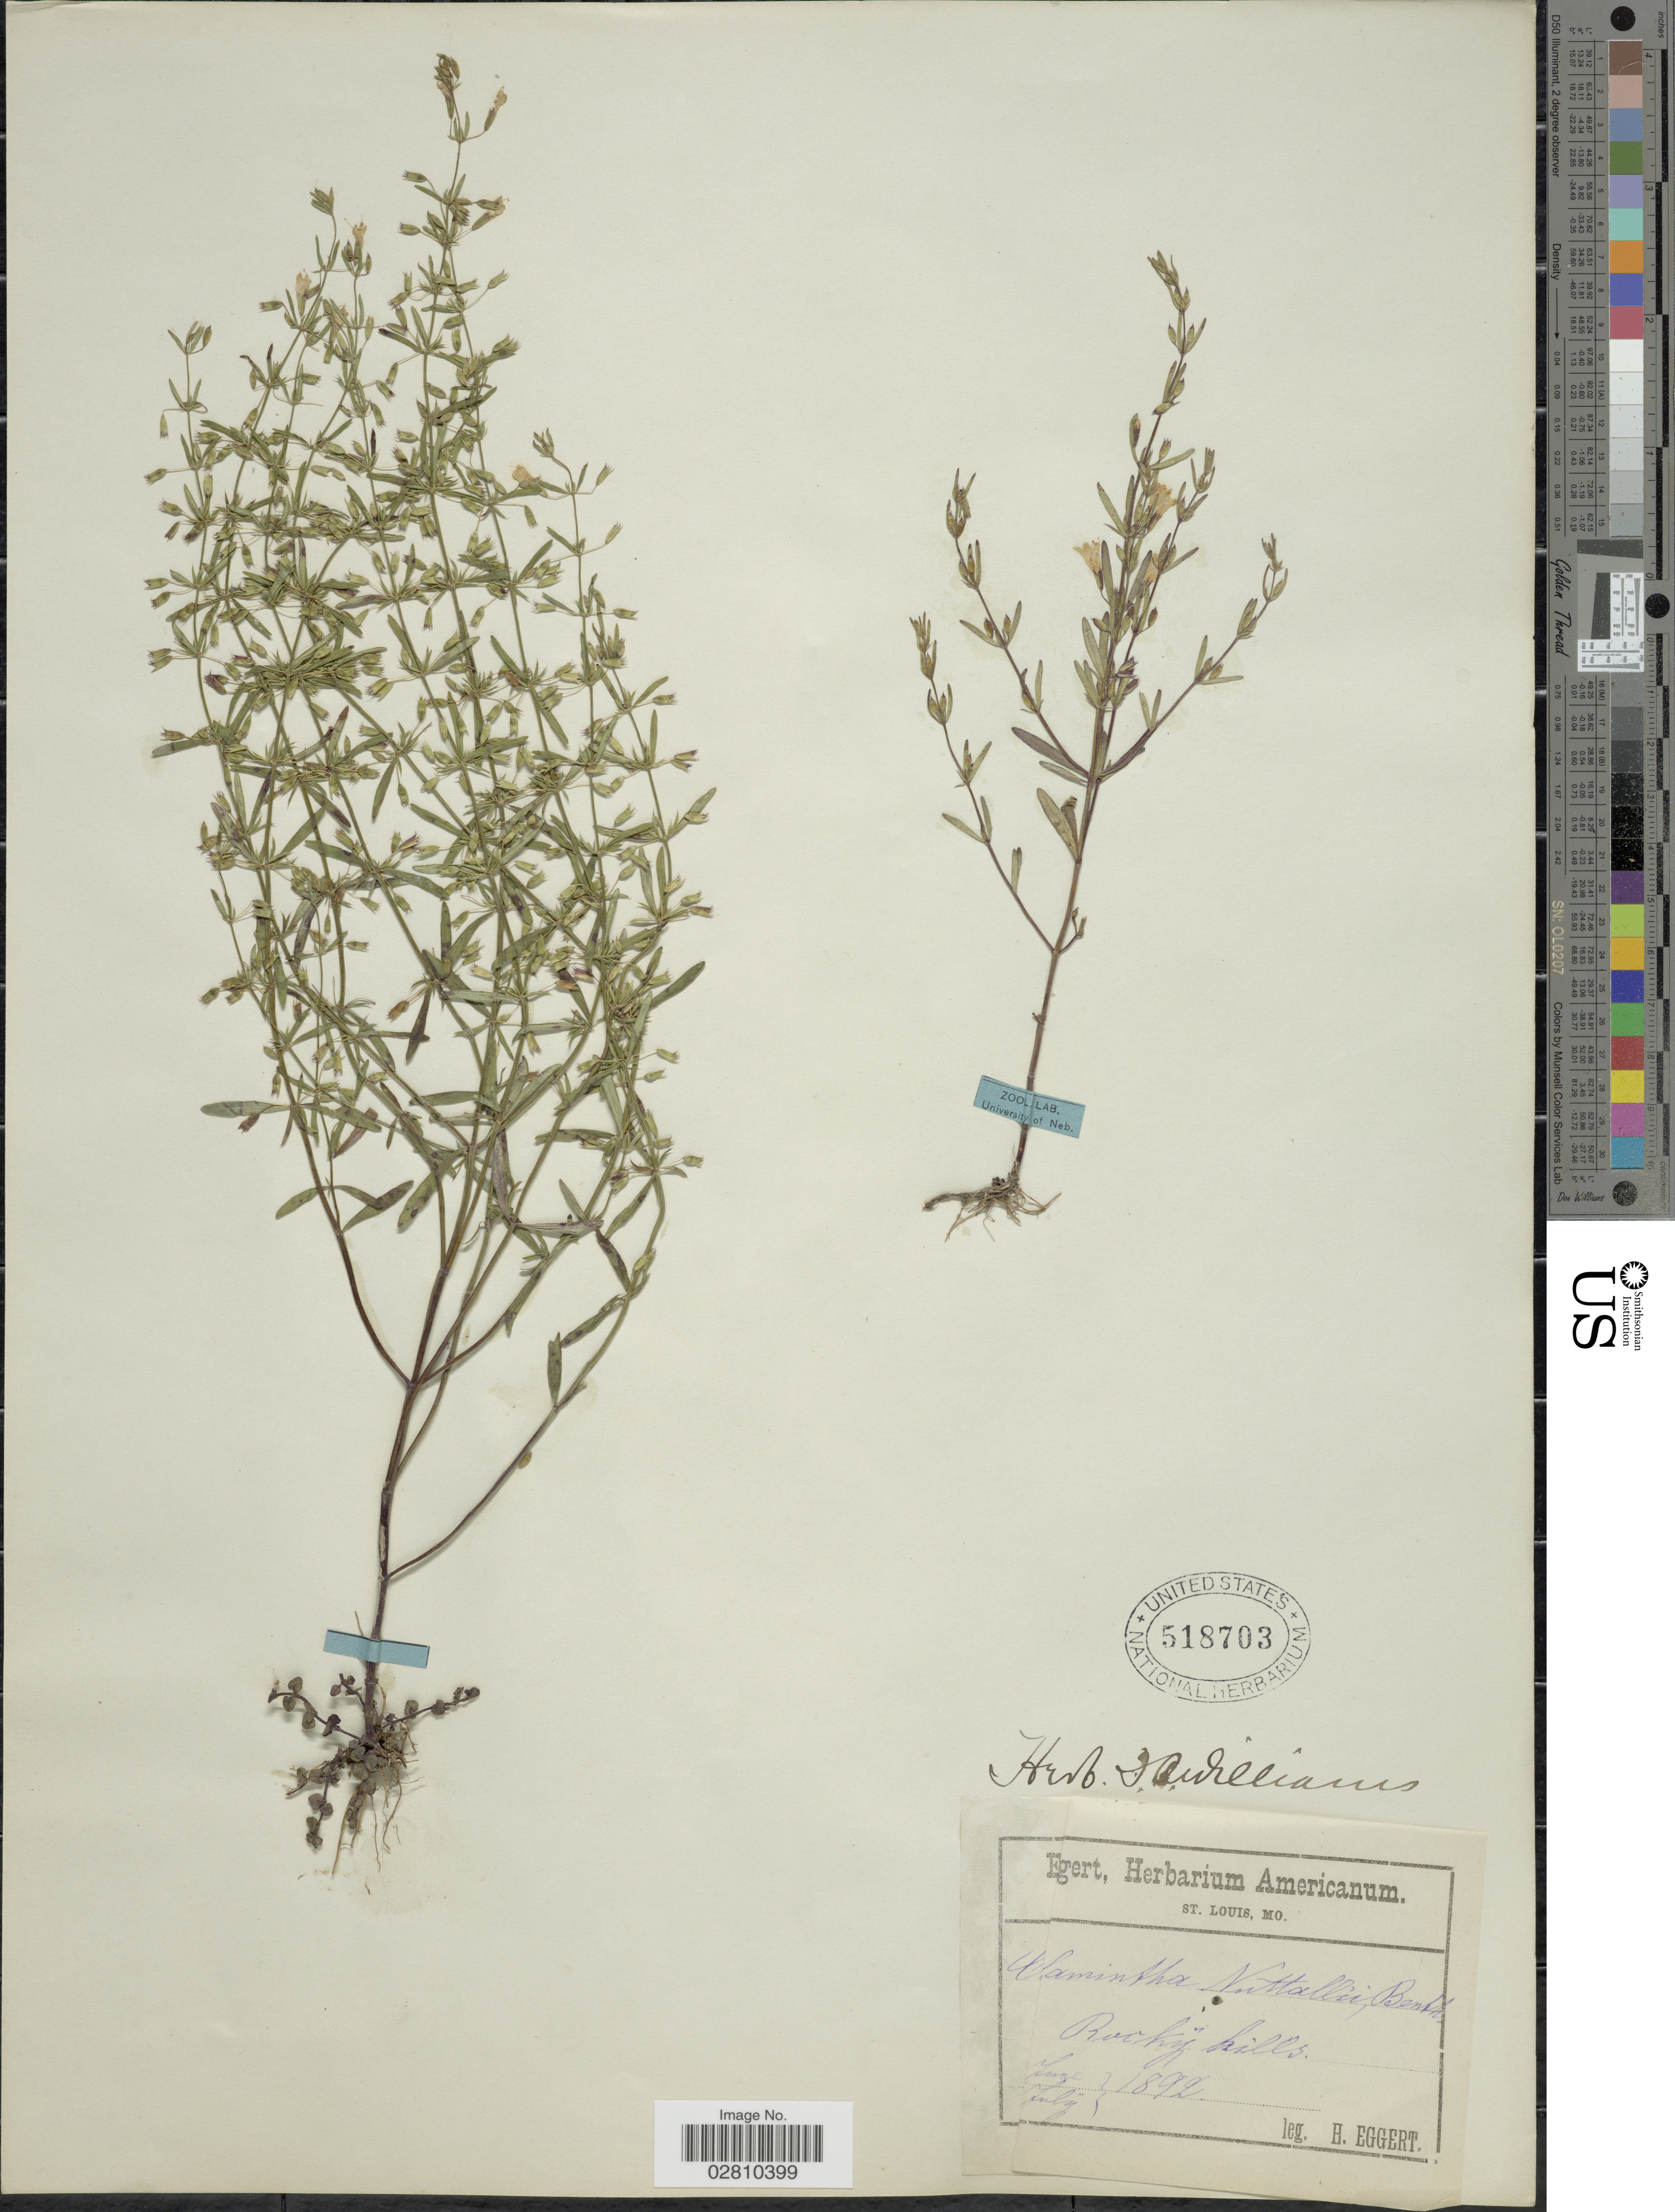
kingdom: Plantae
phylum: Tracheophyta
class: Magnoliopsida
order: Lamiales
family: Lamiaceae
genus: Clinopodium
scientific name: Clinopodium glabrum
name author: (Nutt.) Kuntze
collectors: H. Eggert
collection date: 1892-06/1892-07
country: United States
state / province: Missouri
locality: St. Louis. Rocky hills.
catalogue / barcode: US 518703